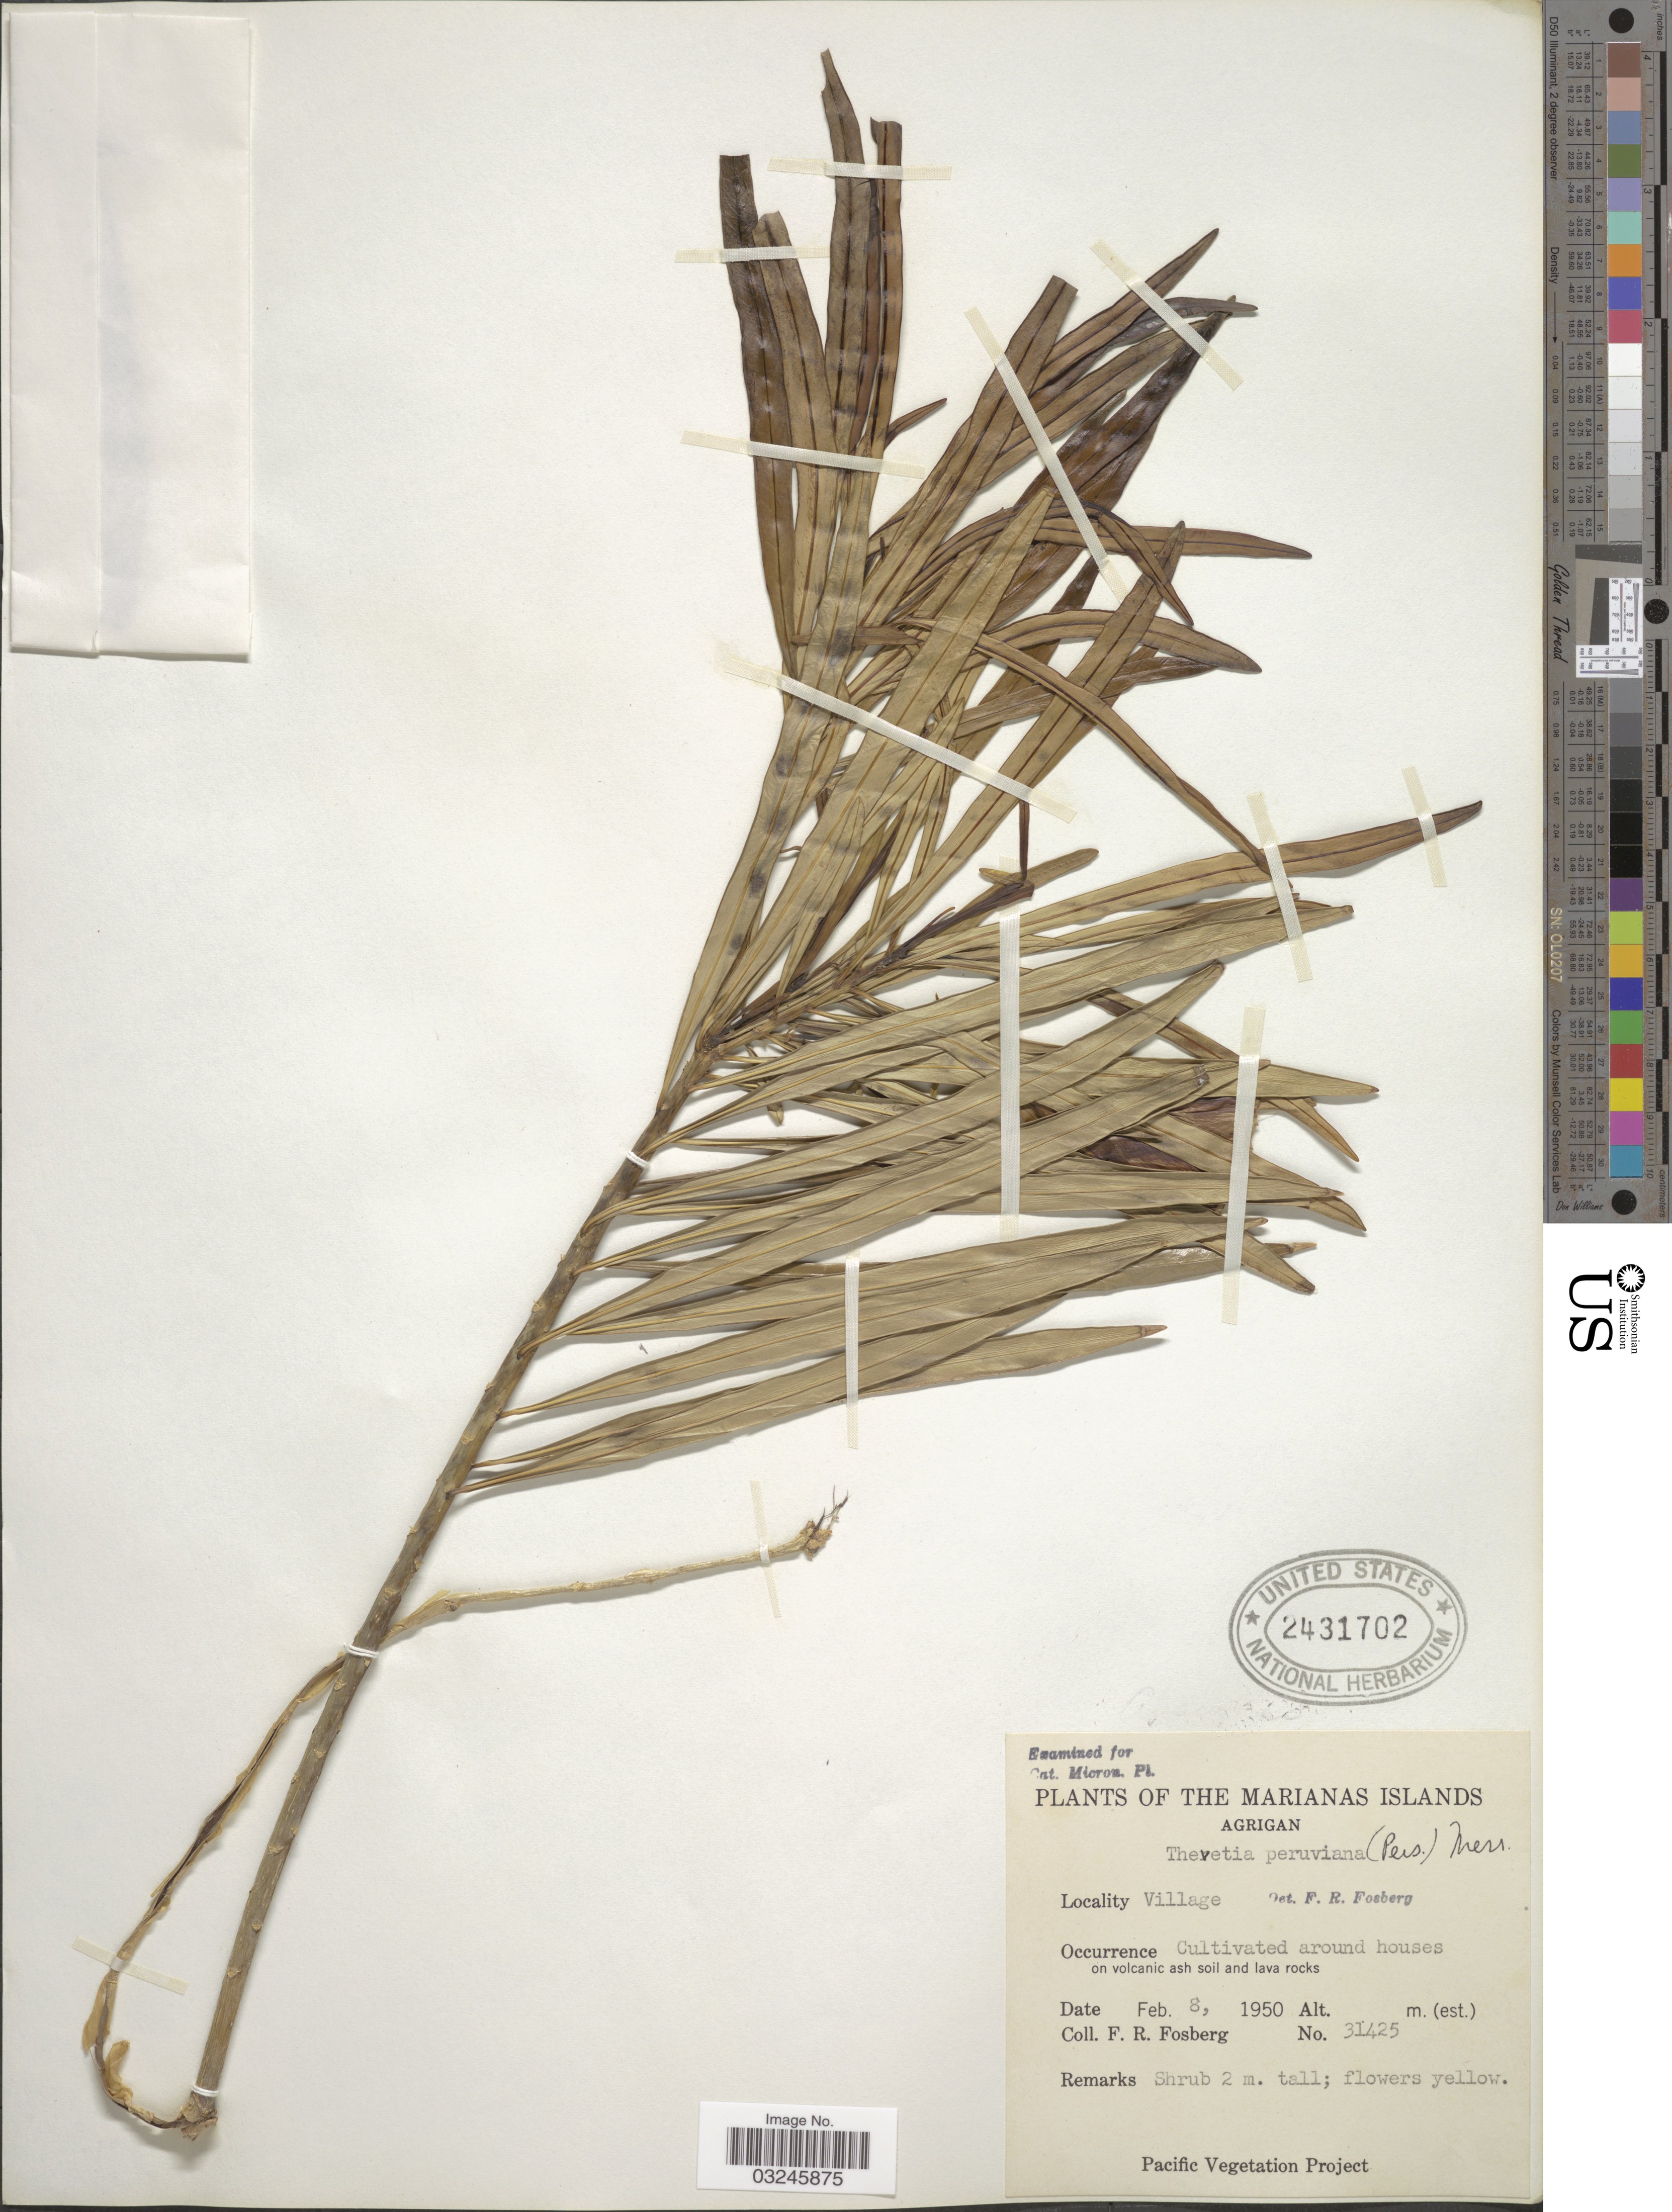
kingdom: Plantae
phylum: Tracheophyta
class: Magnoliopsida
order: Gentianales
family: Apocynaceae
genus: Thevetia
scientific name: Thevetia neriifolia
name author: Juss. ex Steud.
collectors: F. R. Fosberg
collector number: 31425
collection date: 1950-02-08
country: Northern Mariana Islands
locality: The Marianas Islands, Agrigan, Village.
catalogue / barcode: US 2431702